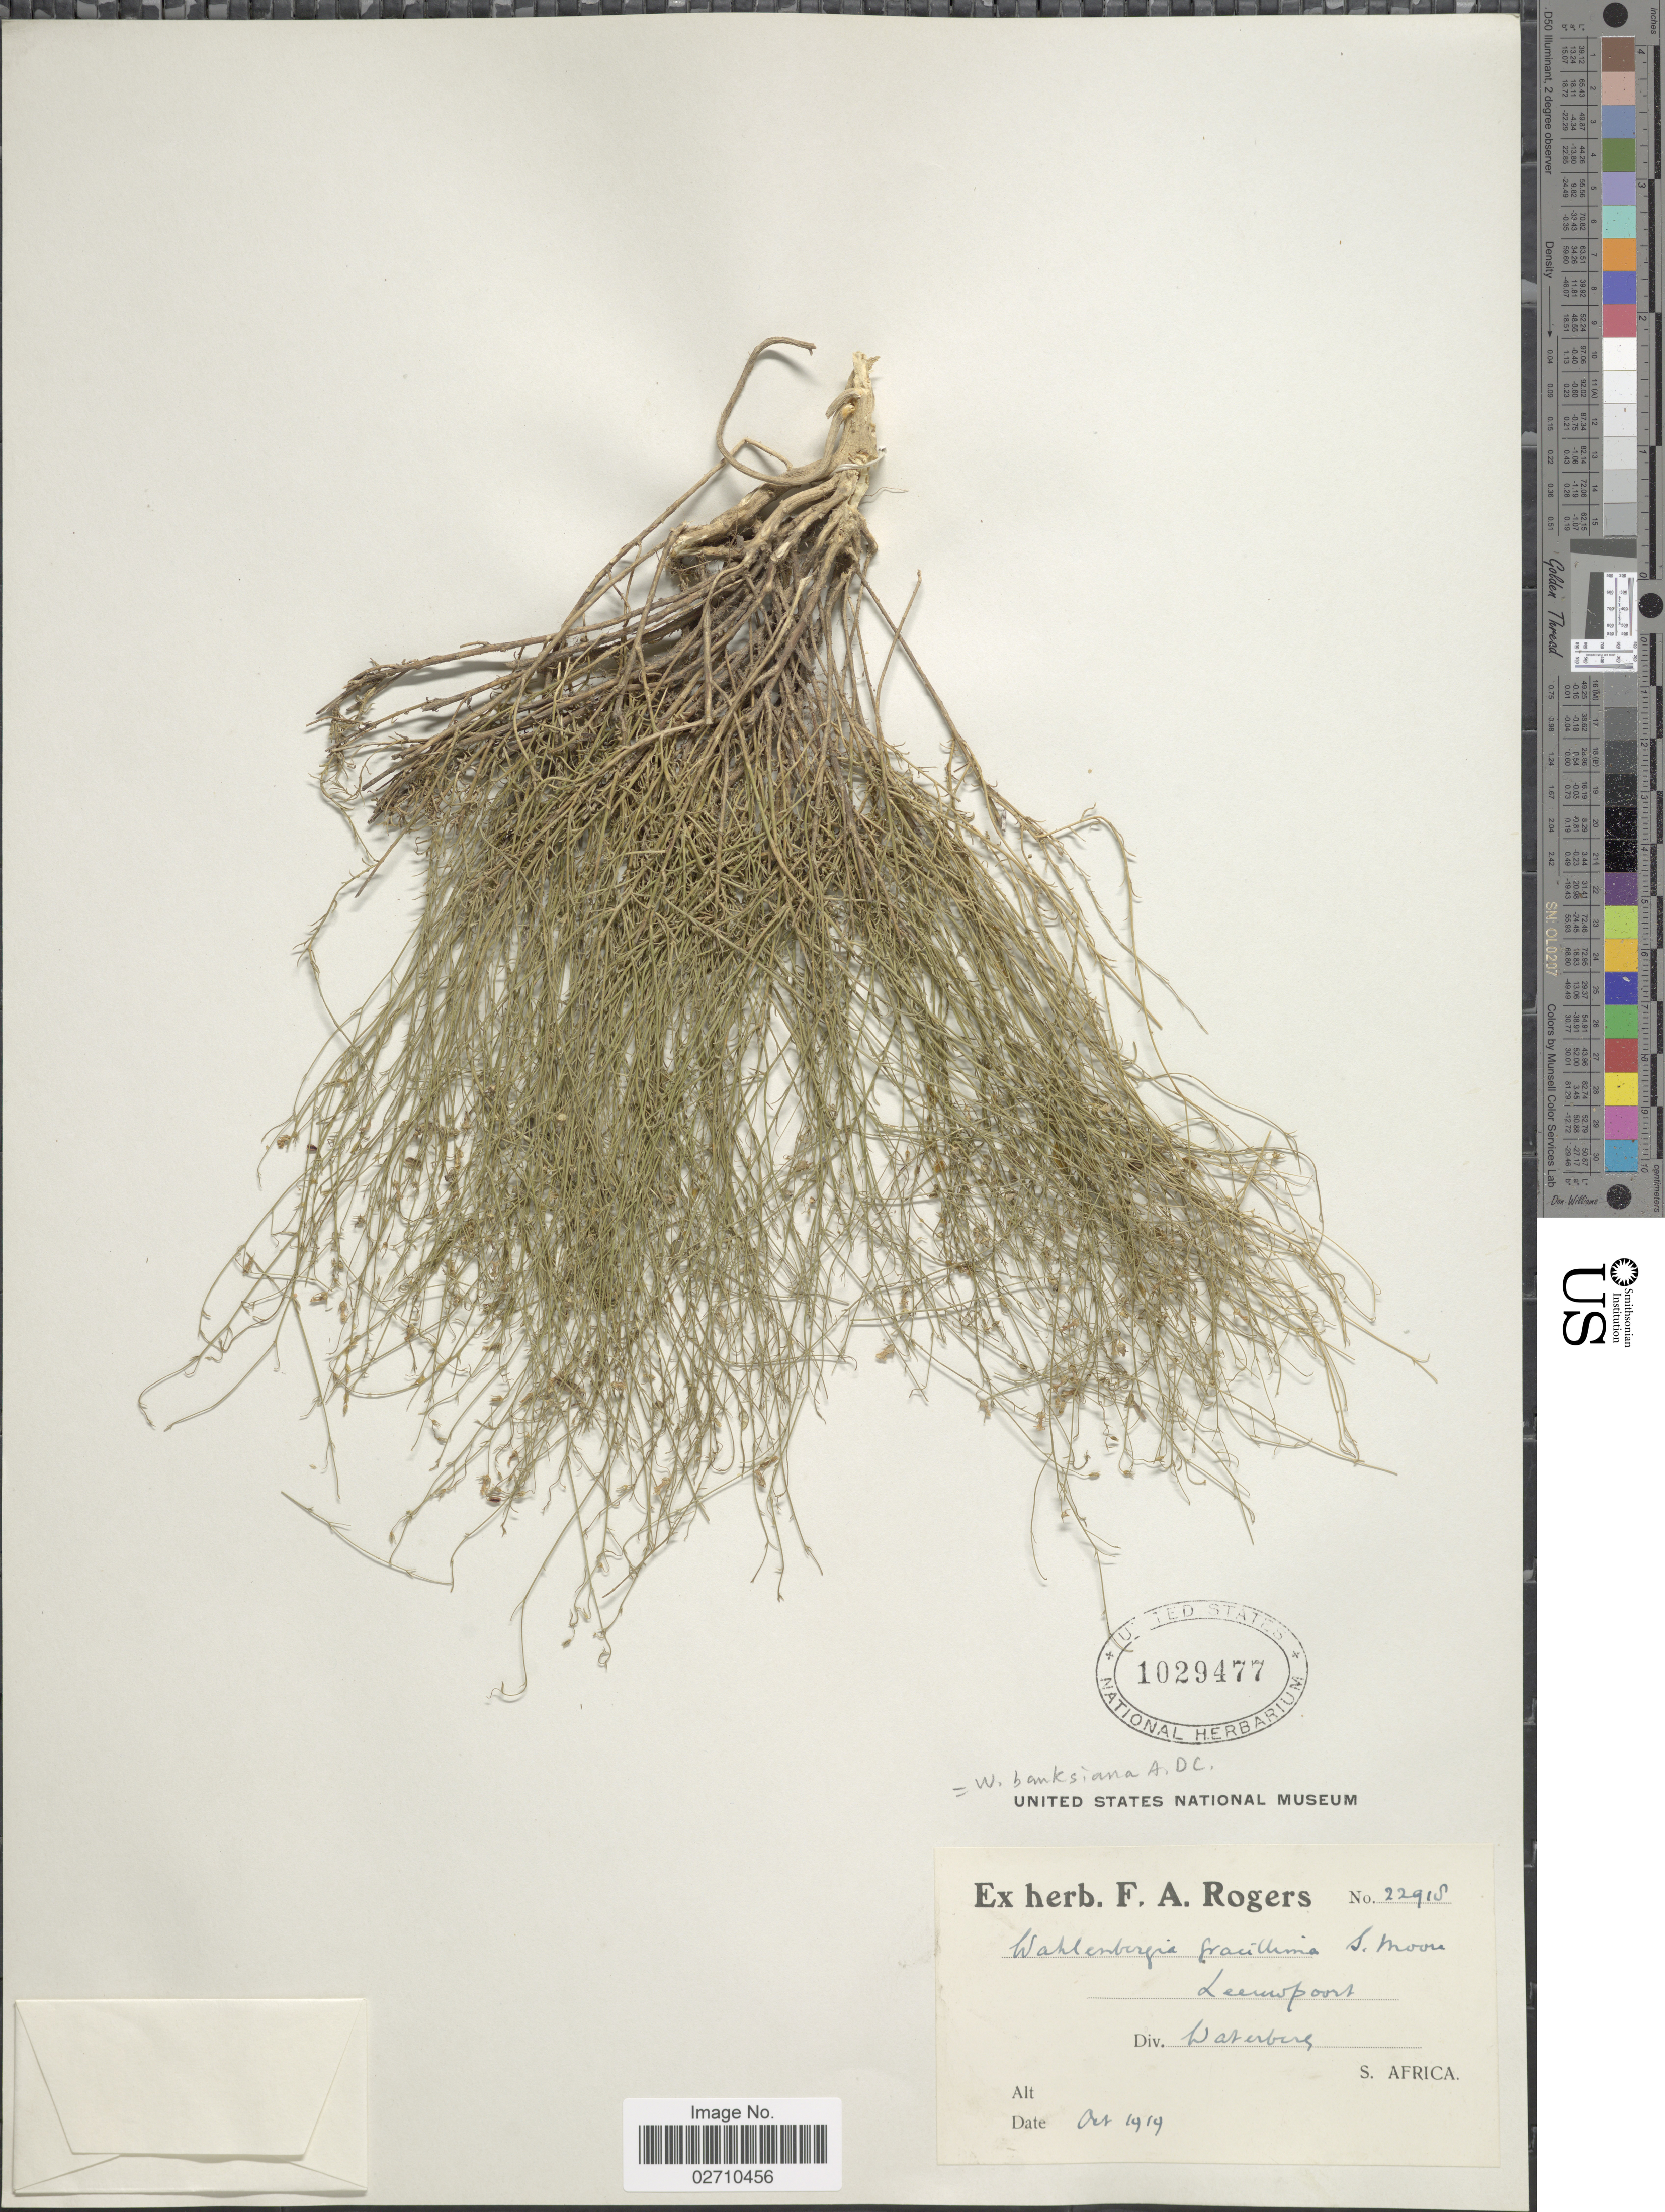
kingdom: Plantae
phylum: Tracheophyta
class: Magnoliopsida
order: Asterales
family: Campanulaceae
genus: Wahlenbergia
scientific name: Wahlenbergia banksiana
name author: A. DC.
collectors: ex herb. F. A. Rogers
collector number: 22918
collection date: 1919-10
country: South Africa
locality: Leeuwpoort. Div. Waterberg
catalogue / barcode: US 1029477